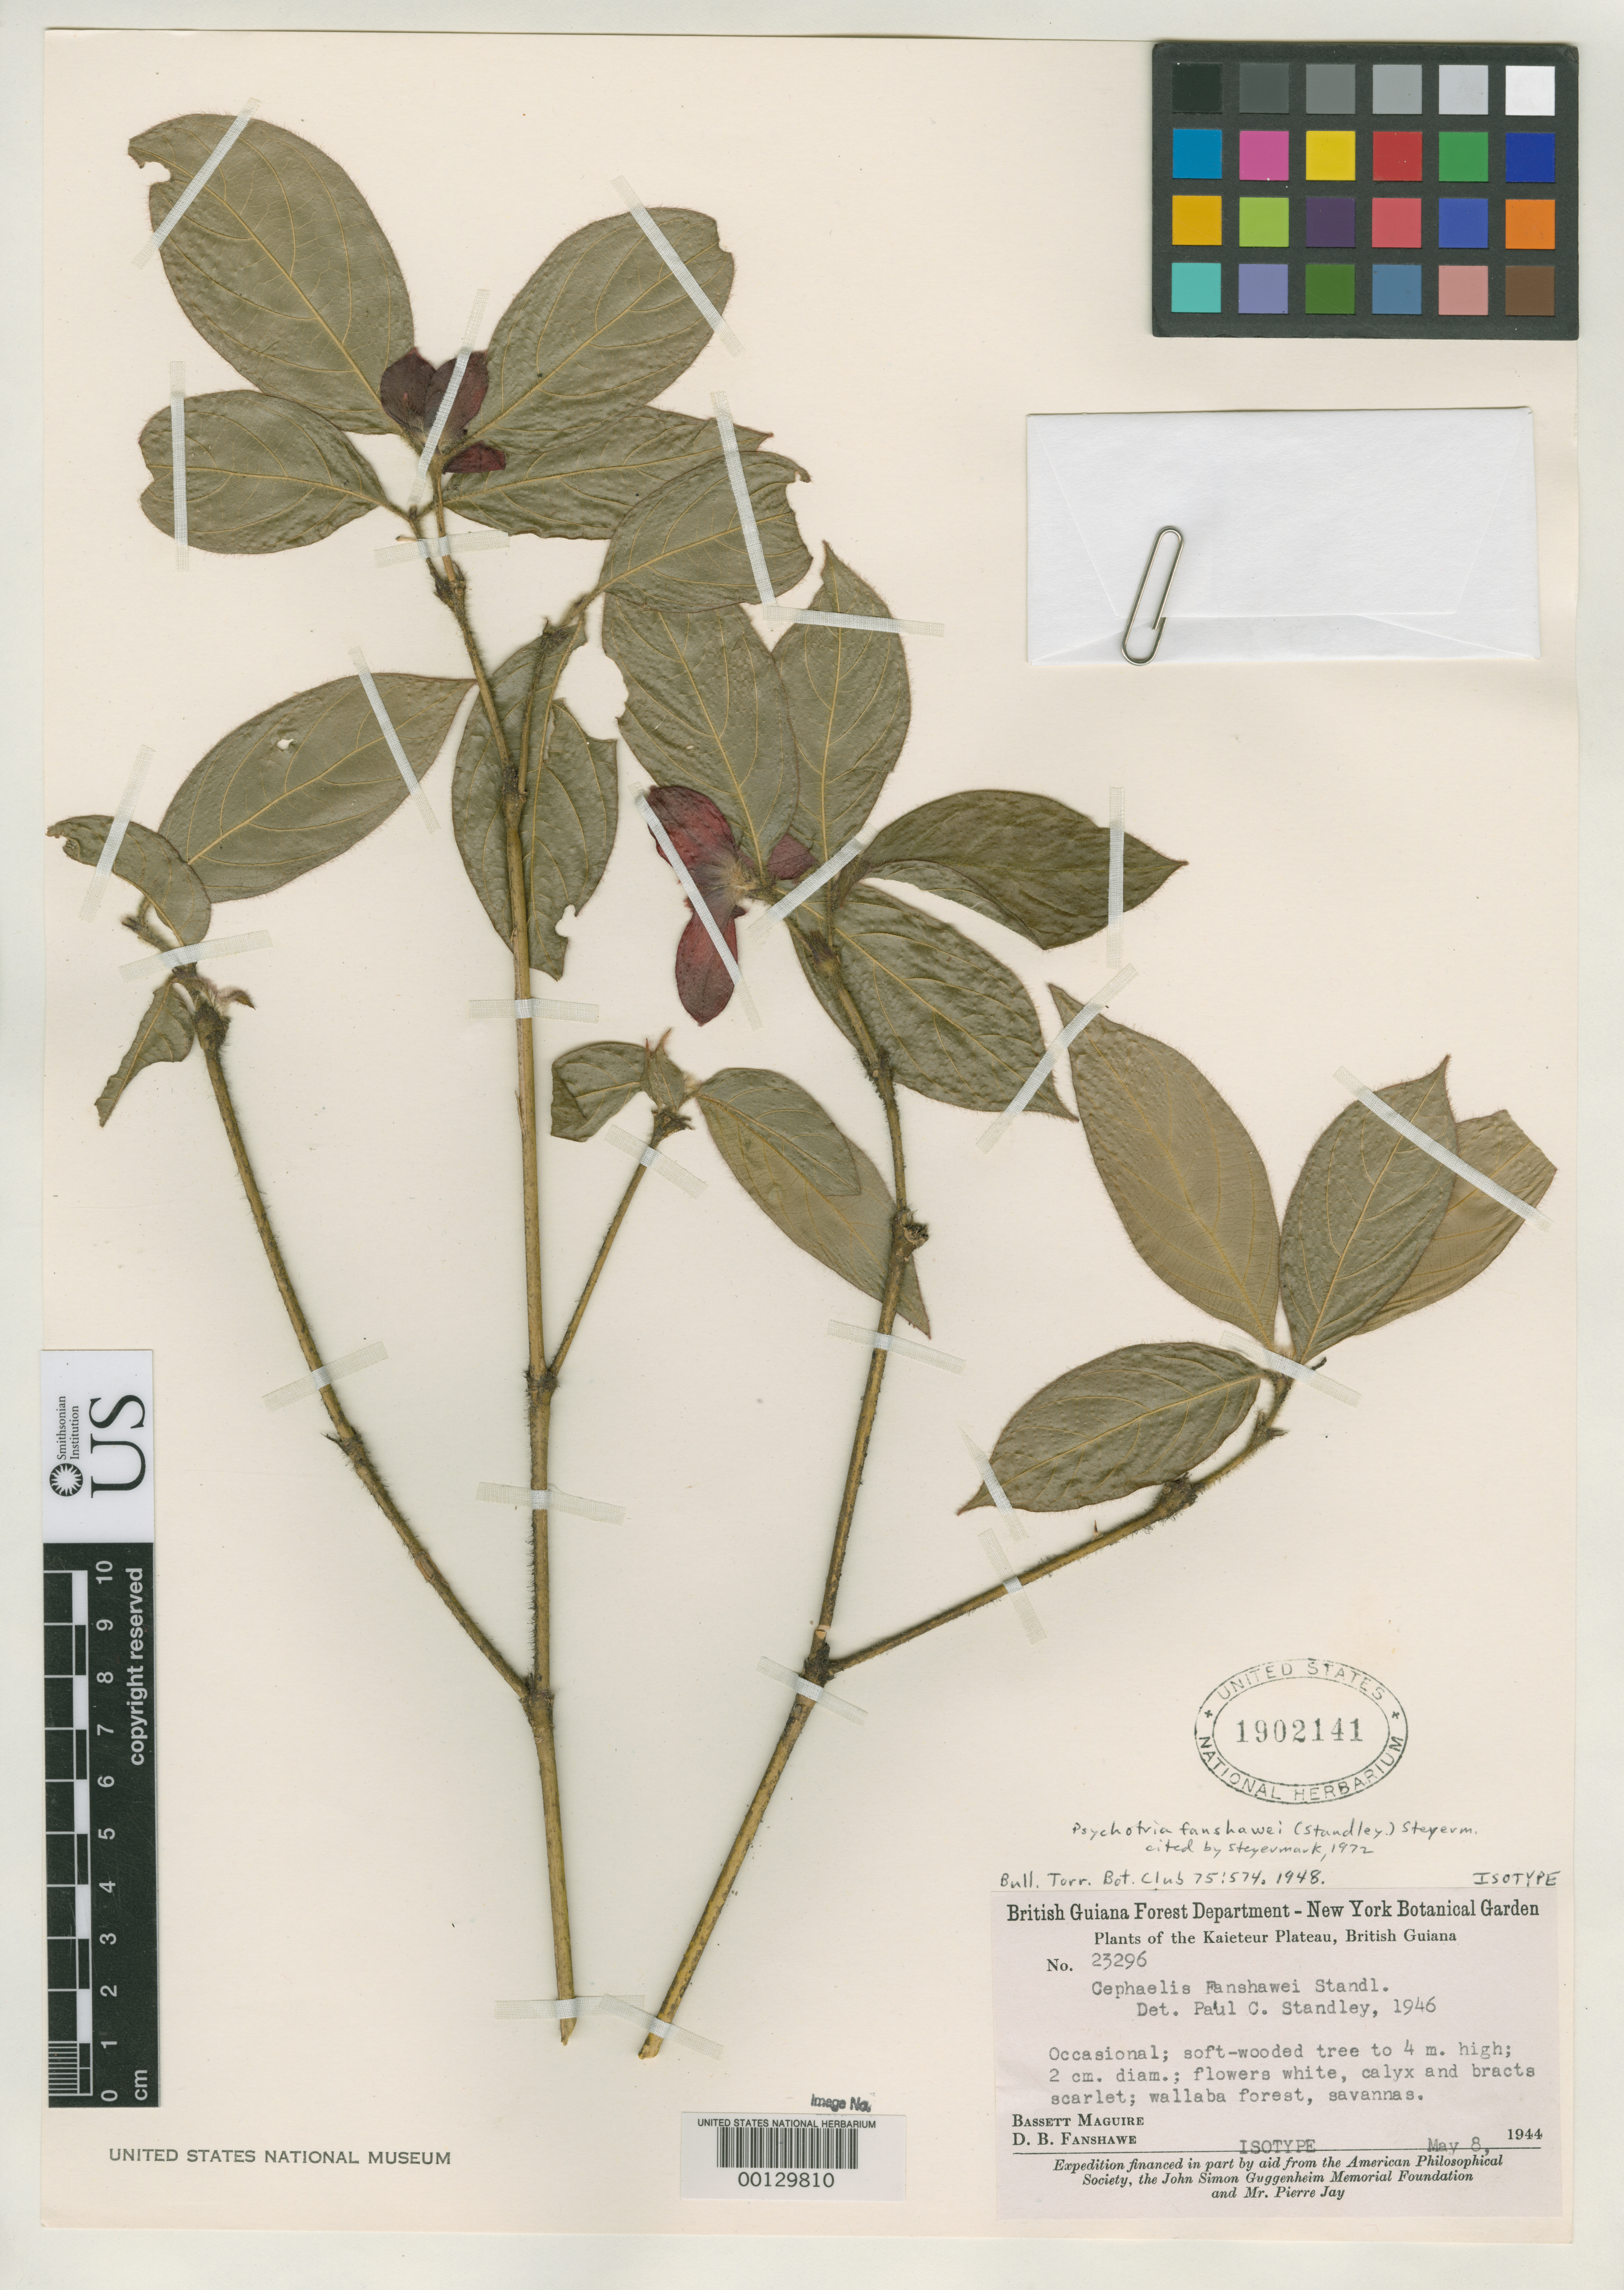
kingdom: Plantae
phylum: Tracheophyta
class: Magnoliopsida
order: Gentianales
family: Rubiaceae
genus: Cephaelis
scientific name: Cephaelis fanshawei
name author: Standl.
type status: Isotype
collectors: B. Maguire & D. B. Fanshawe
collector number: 23296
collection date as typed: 08 May 1944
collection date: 1944-05-08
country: Guyana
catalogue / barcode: US 1902141